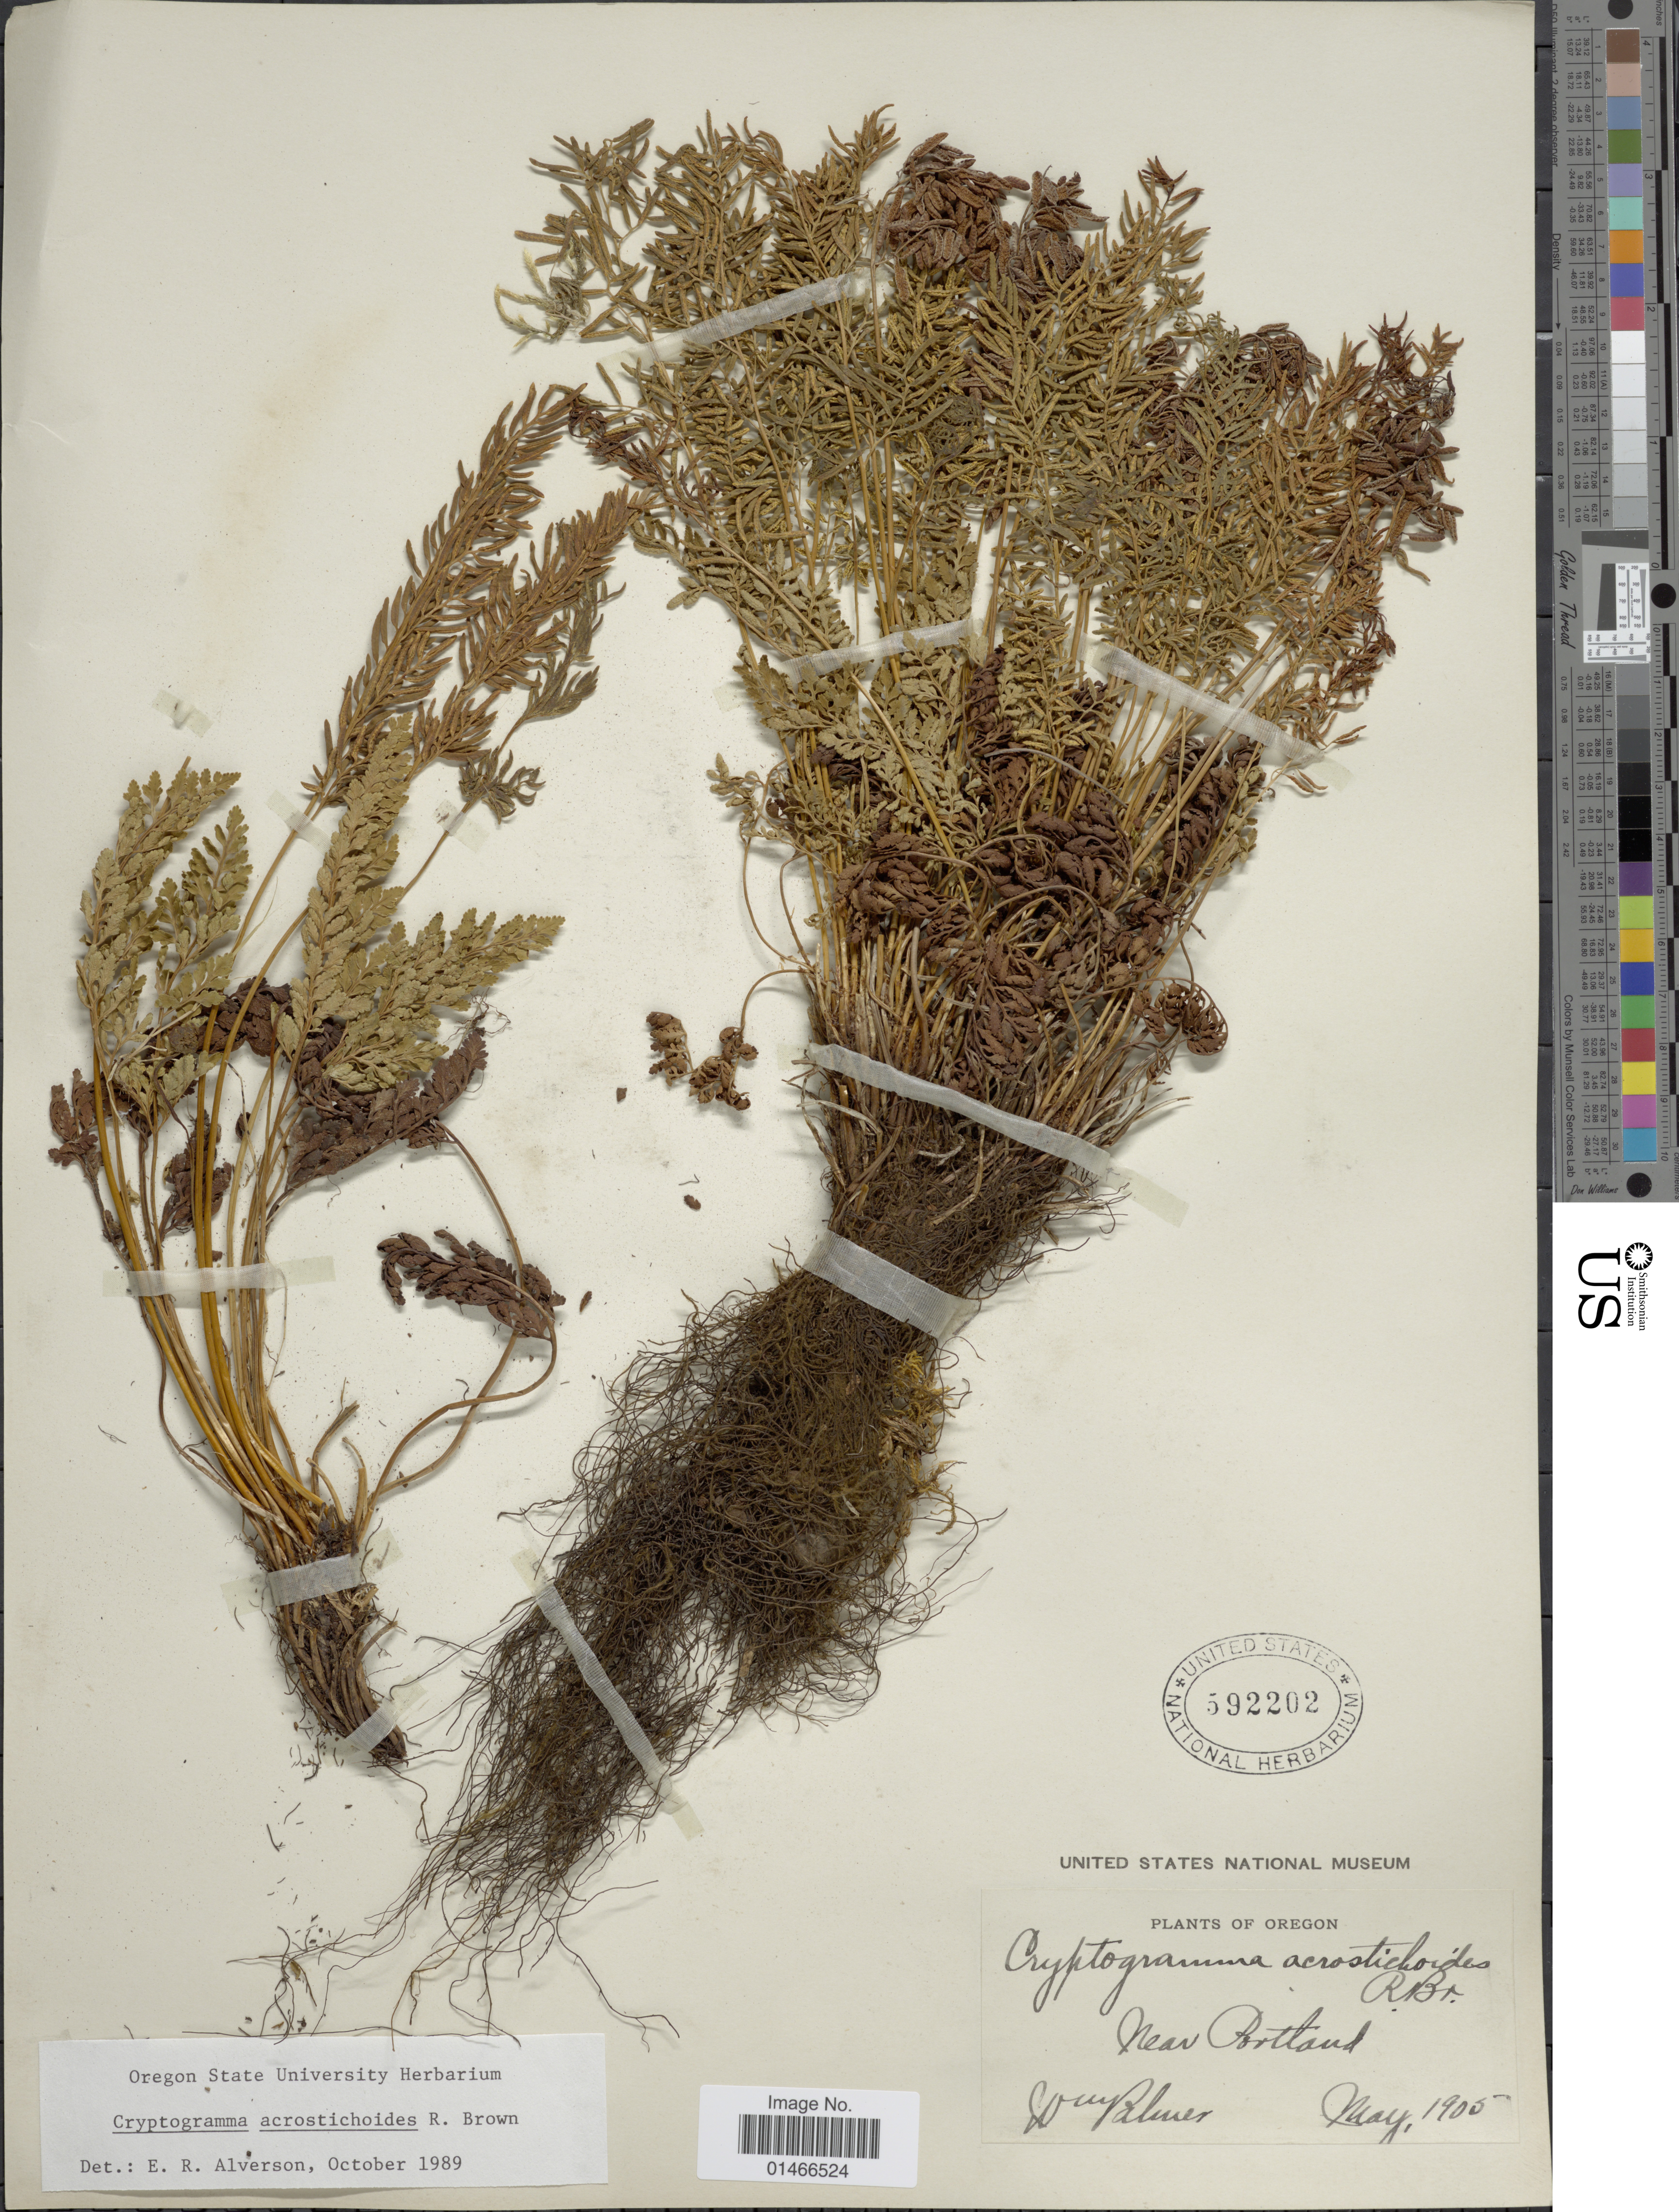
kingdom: Plantae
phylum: Tracheophyta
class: Polypodiopsida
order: Polypodiales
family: Pteridaceae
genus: Cryptogramma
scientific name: Cryptogramma acrostichoides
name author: R. Br.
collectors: W. Palmer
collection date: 1905-05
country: United States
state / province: Oregon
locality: Near Portland.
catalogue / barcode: US 592202